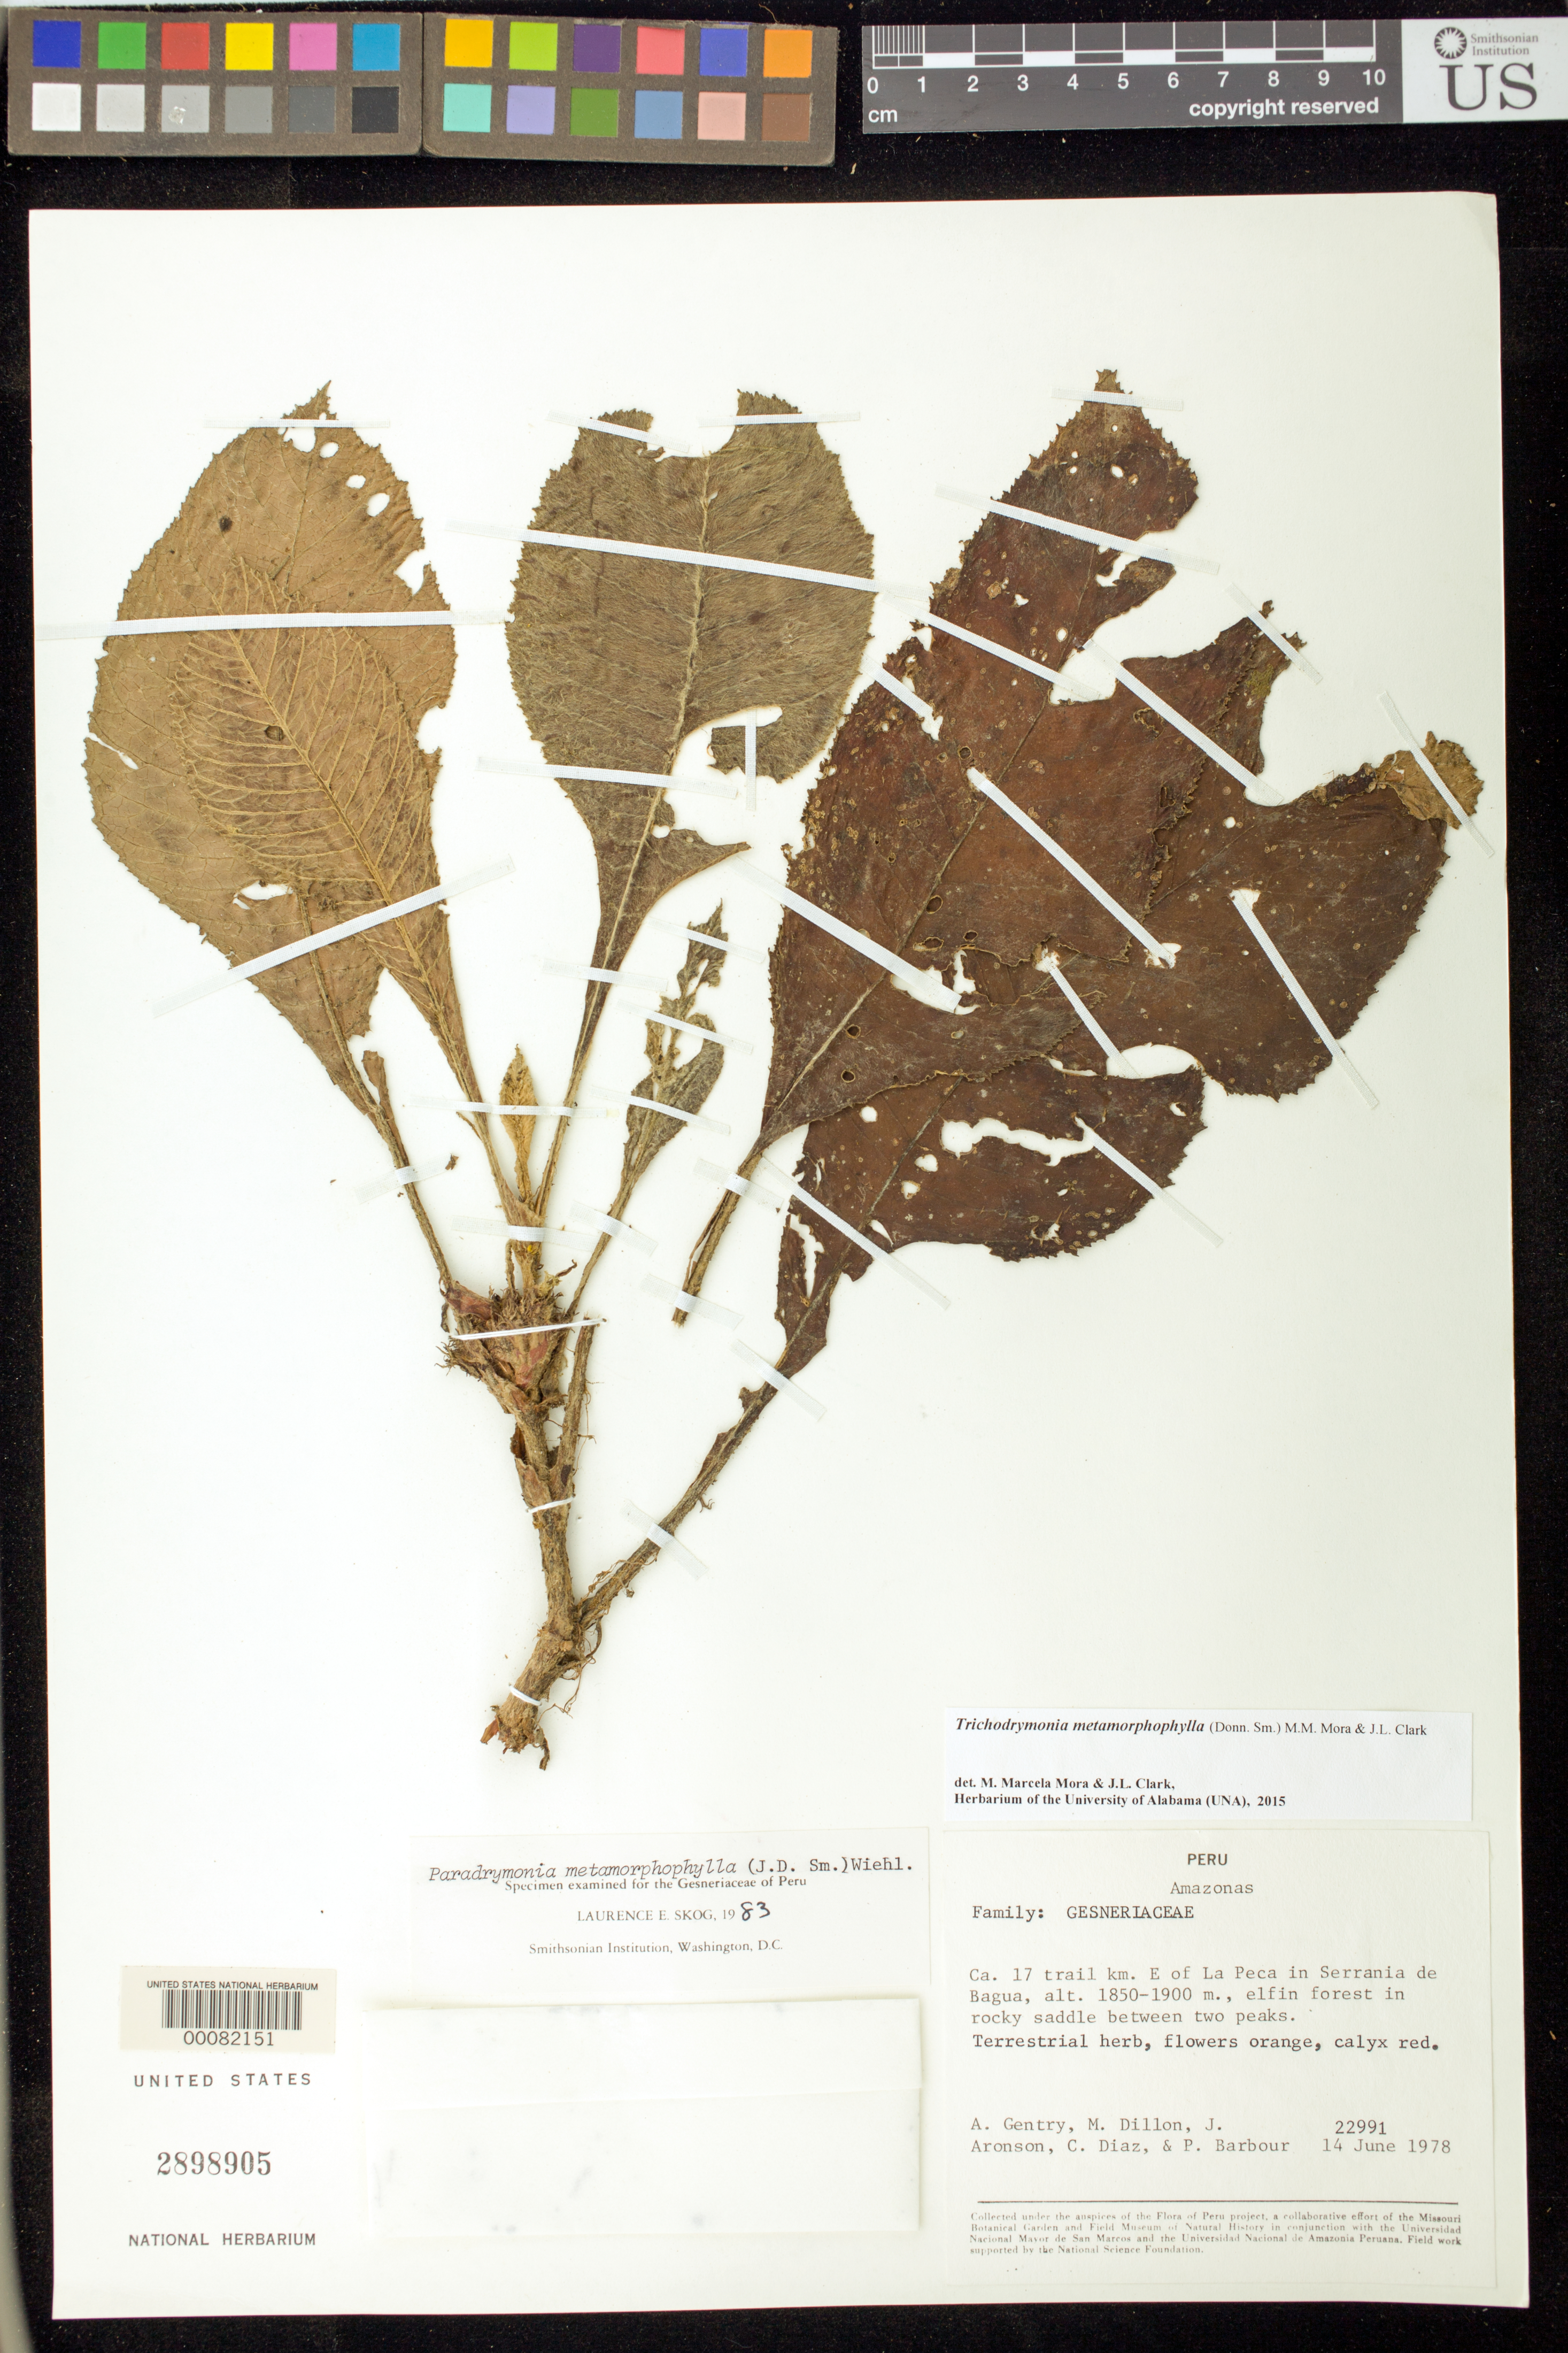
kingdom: Plantae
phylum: Tracheophyta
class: Magnoliopsida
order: Lamiales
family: Gesneriaceae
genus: Trichodrymonia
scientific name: Trichodrymonia metamorphophylla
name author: (Donn. Sm.) M.M. Mora & J.L. Clark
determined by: Mora, M. M.; Clark, J. L.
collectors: A. H. Gentry, M. O. Dillon, J. Aronson, C. Díaz & P. Barbour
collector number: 22991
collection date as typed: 14 Jun 1978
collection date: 1978-06-14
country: Peru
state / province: Amazonas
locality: Ca. 17 trail km E of La Peca in Serrania de Baqua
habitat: Elfin forest in rocky saddle between two peaks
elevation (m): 1850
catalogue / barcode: US 2898905